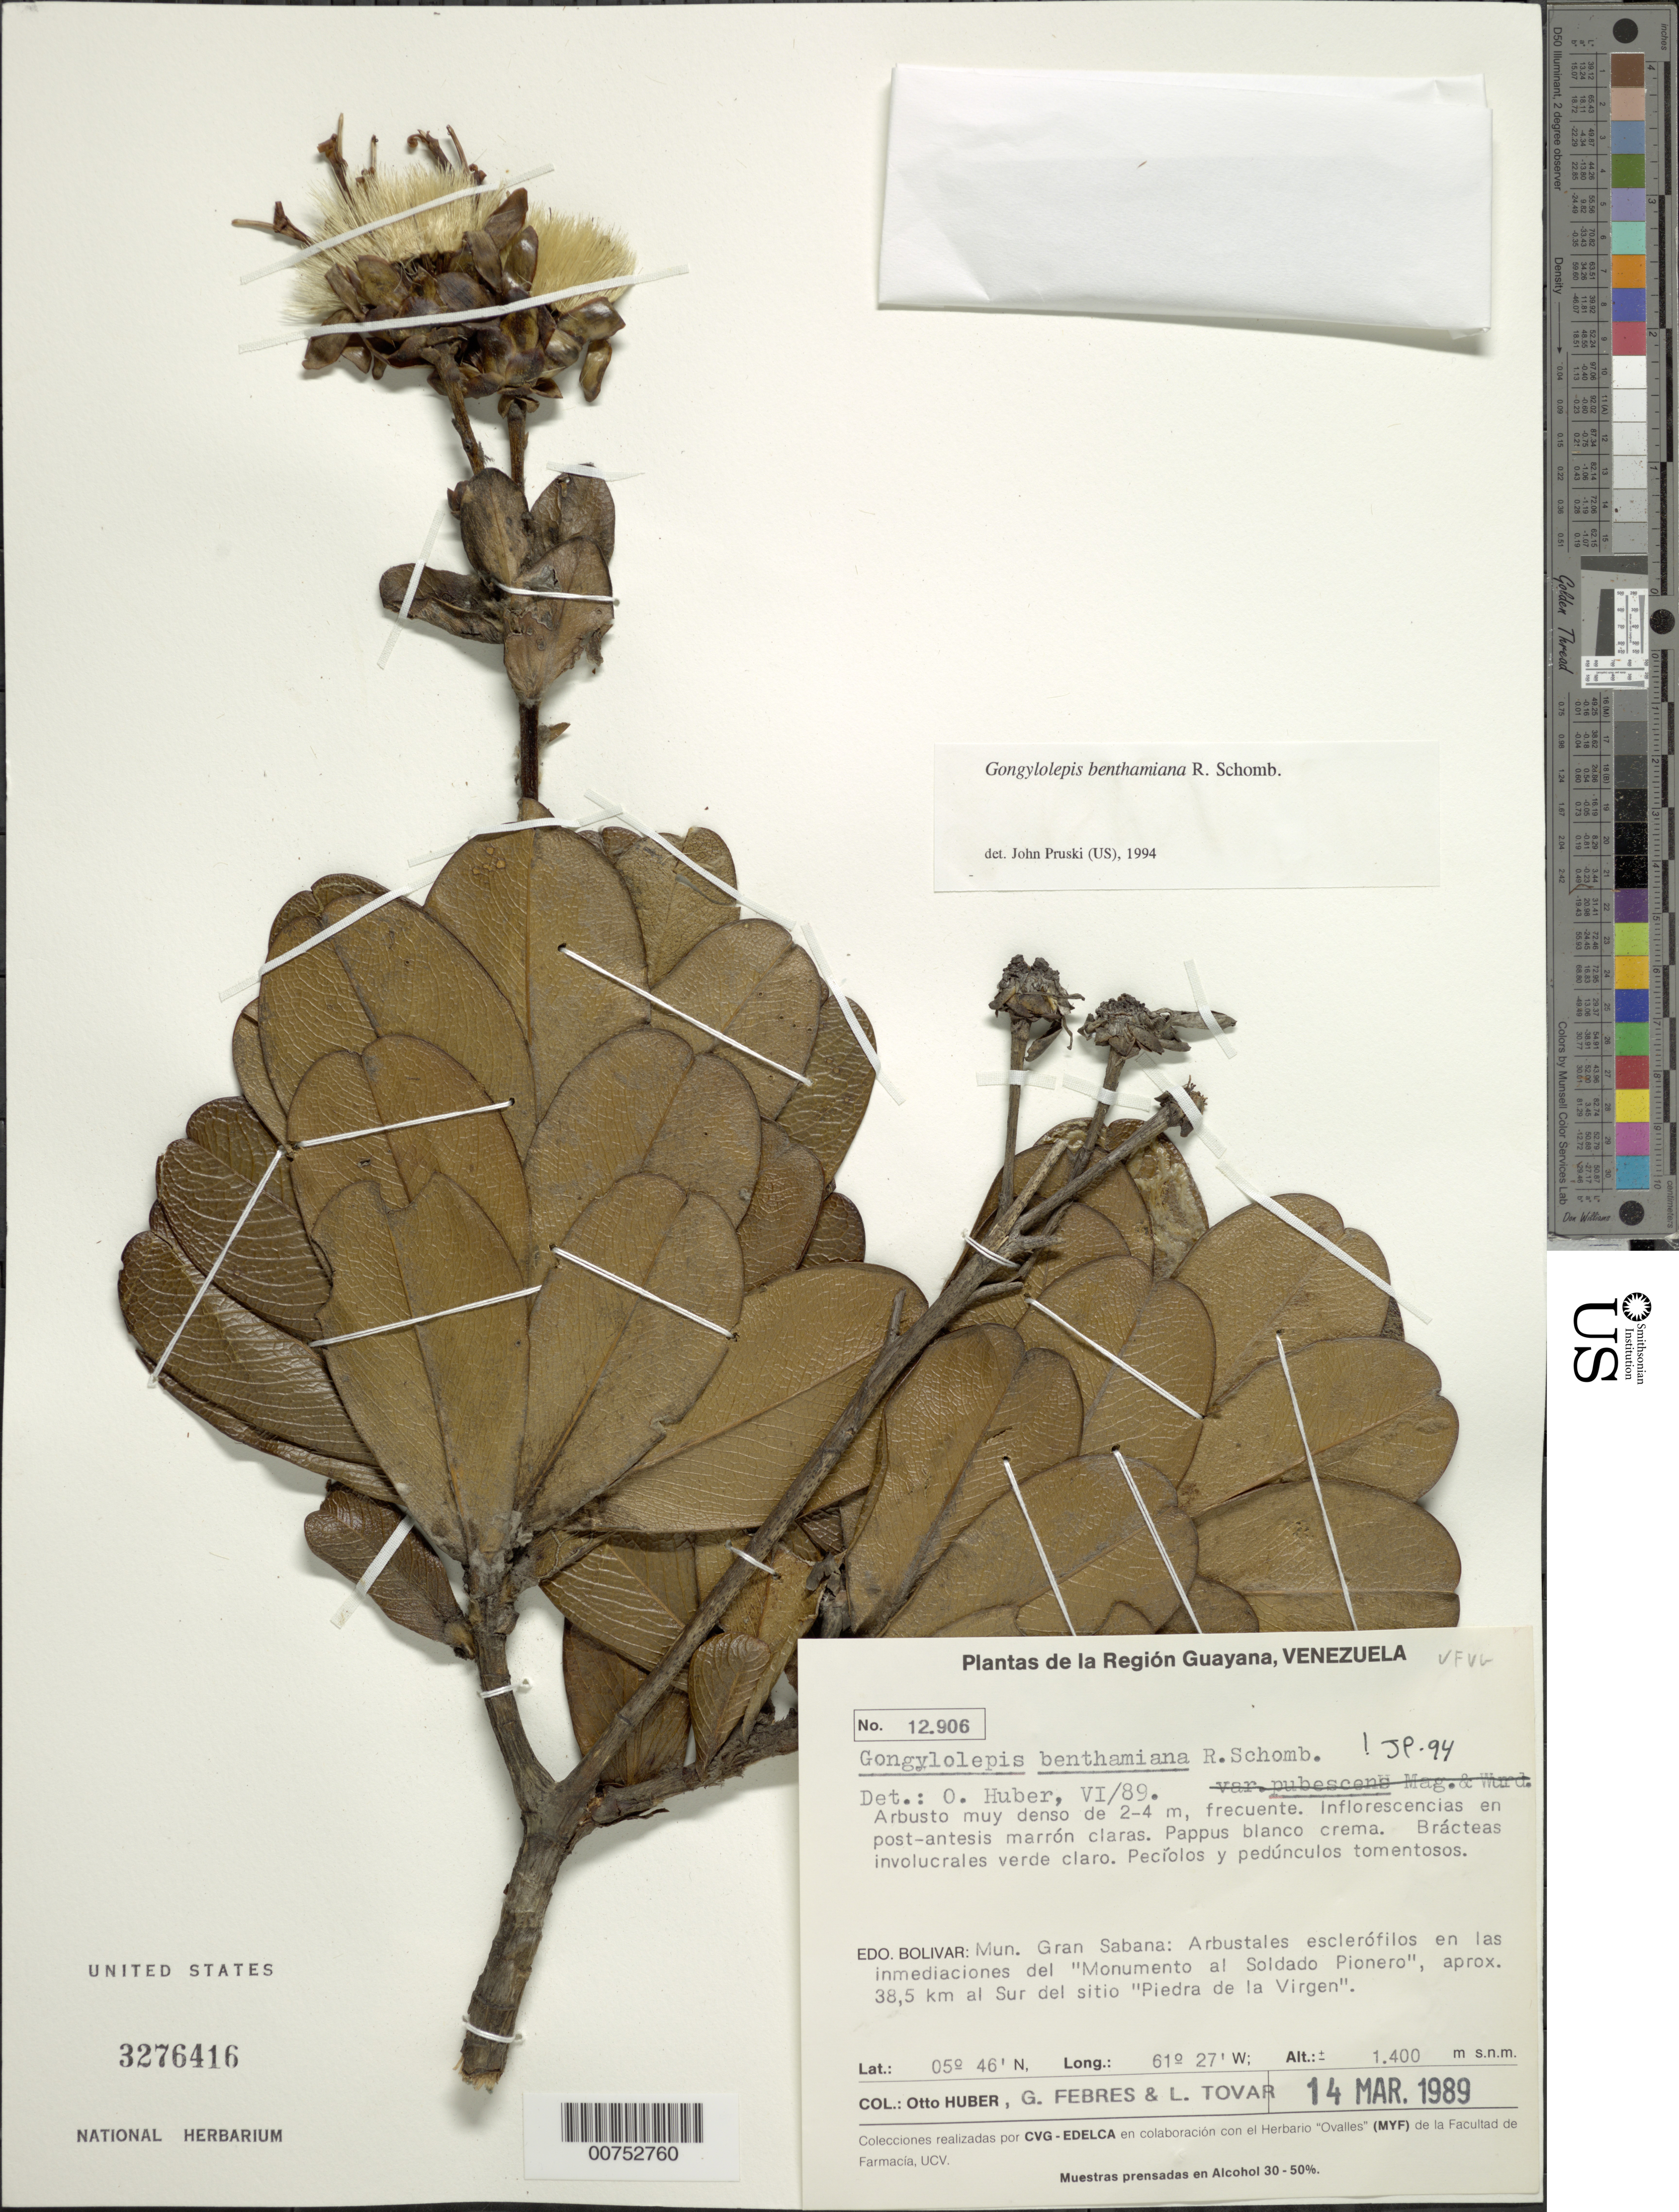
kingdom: Plantae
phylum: Tracheophyta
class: Magnoliopsida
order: Asterales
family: Asteraceae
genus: Gongylolepis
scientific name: Gongylolepis benthamiana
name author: R.H. Schomb.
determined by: Pruski, J. F.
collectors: O. Huber, G. Febres & L. Tovar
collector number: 12906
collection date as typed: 14-Mar-89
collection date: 1989-03-14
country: Venezuela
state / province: Bolívar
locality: Mun. Gran Sabana, en las inmediaciones del "monumento al soldado pionero", aprox. 38.5 km al sur del sitio "piedra de la virgen"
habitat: Arbustales esclerófilos en las inmediaciones.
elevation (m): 1400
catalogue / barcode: US 3276416